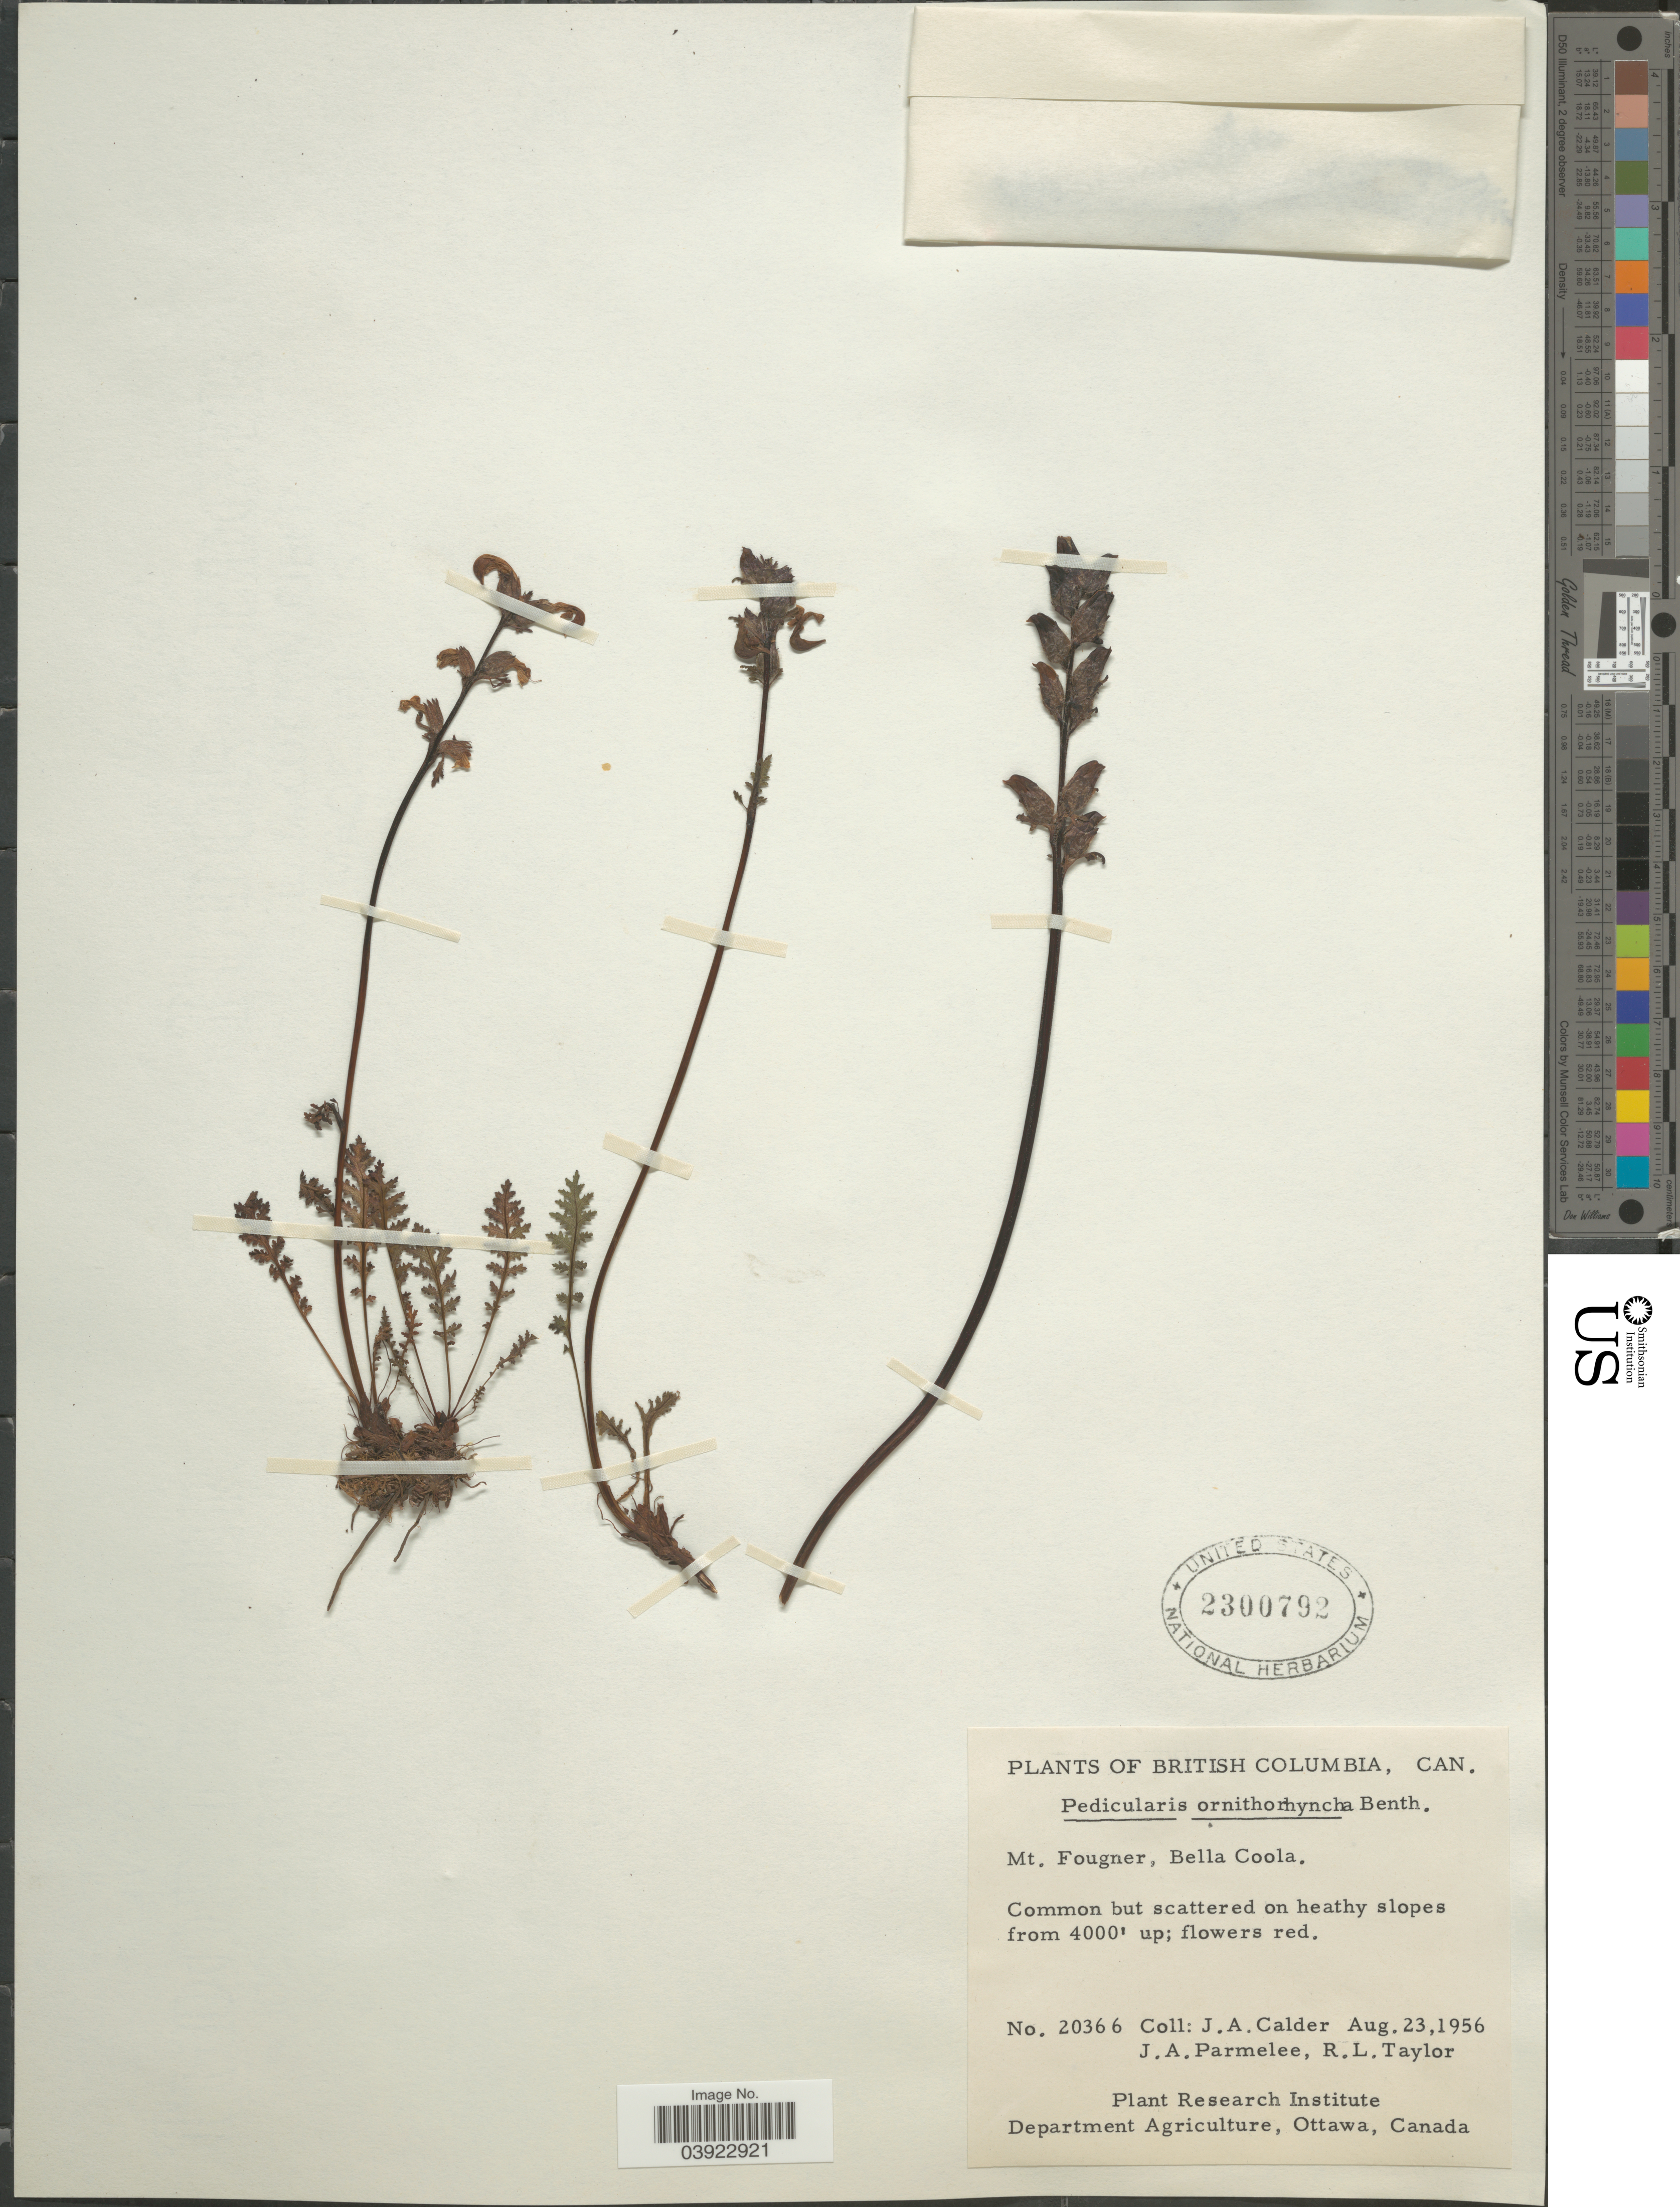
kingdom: Plantae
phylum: Tracheophyta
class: Magnoliopsida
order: Lamiales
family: Orobanchaceae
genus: Pedicularis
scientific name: Pedicularis ornithorhyncha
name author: Benth.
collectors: J. A. Calder, J. A. Parmelee & R. Taylor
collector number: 20366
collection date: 1956-08-23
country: Canada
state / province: British Columbia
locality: Mt. Fougner, Bella Coola.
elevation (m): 1219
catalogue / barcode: US 2300792